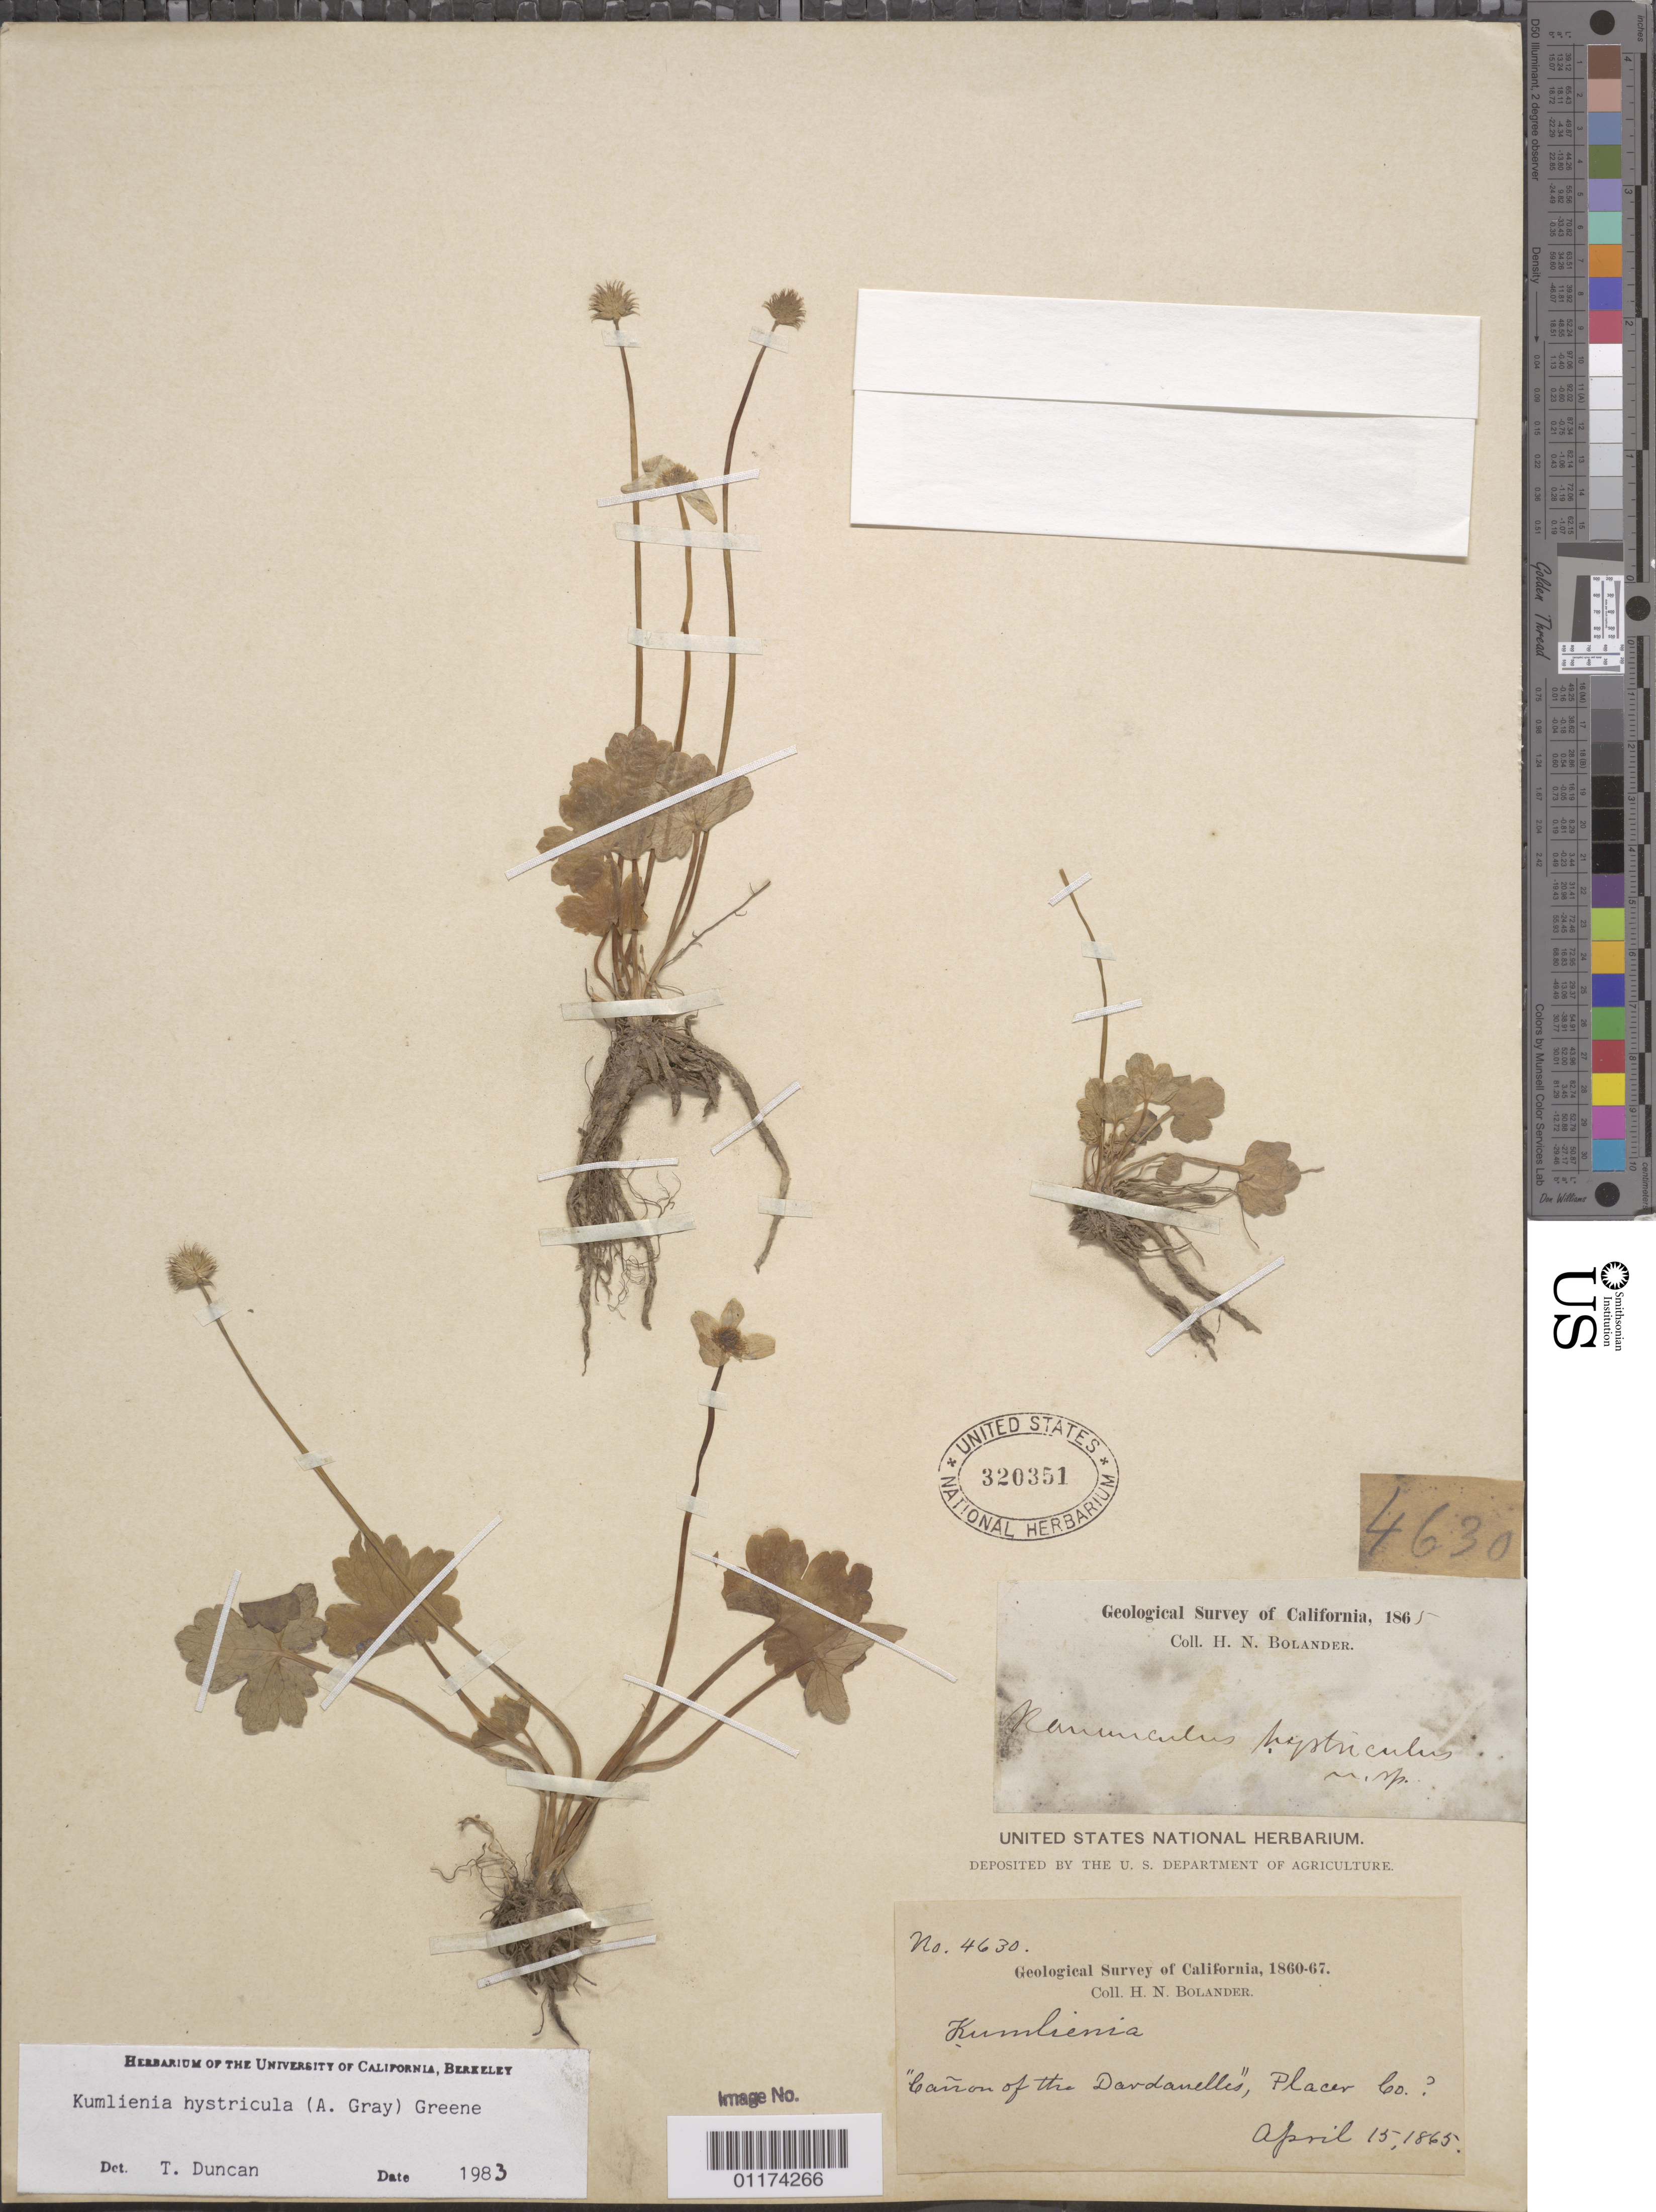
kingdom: Plantae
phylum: Tracheophyta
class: Magnoliopsida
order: Ranunculales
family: Ranunculaceae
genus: Ranunculus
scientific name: Ranunculus hystriculus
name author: A. Gray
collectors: H. Bolander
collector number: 4630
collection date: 1865-04-15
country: United States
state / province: California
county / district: Placer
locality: Canyon of the Dardanelles.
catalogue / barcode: US 320351